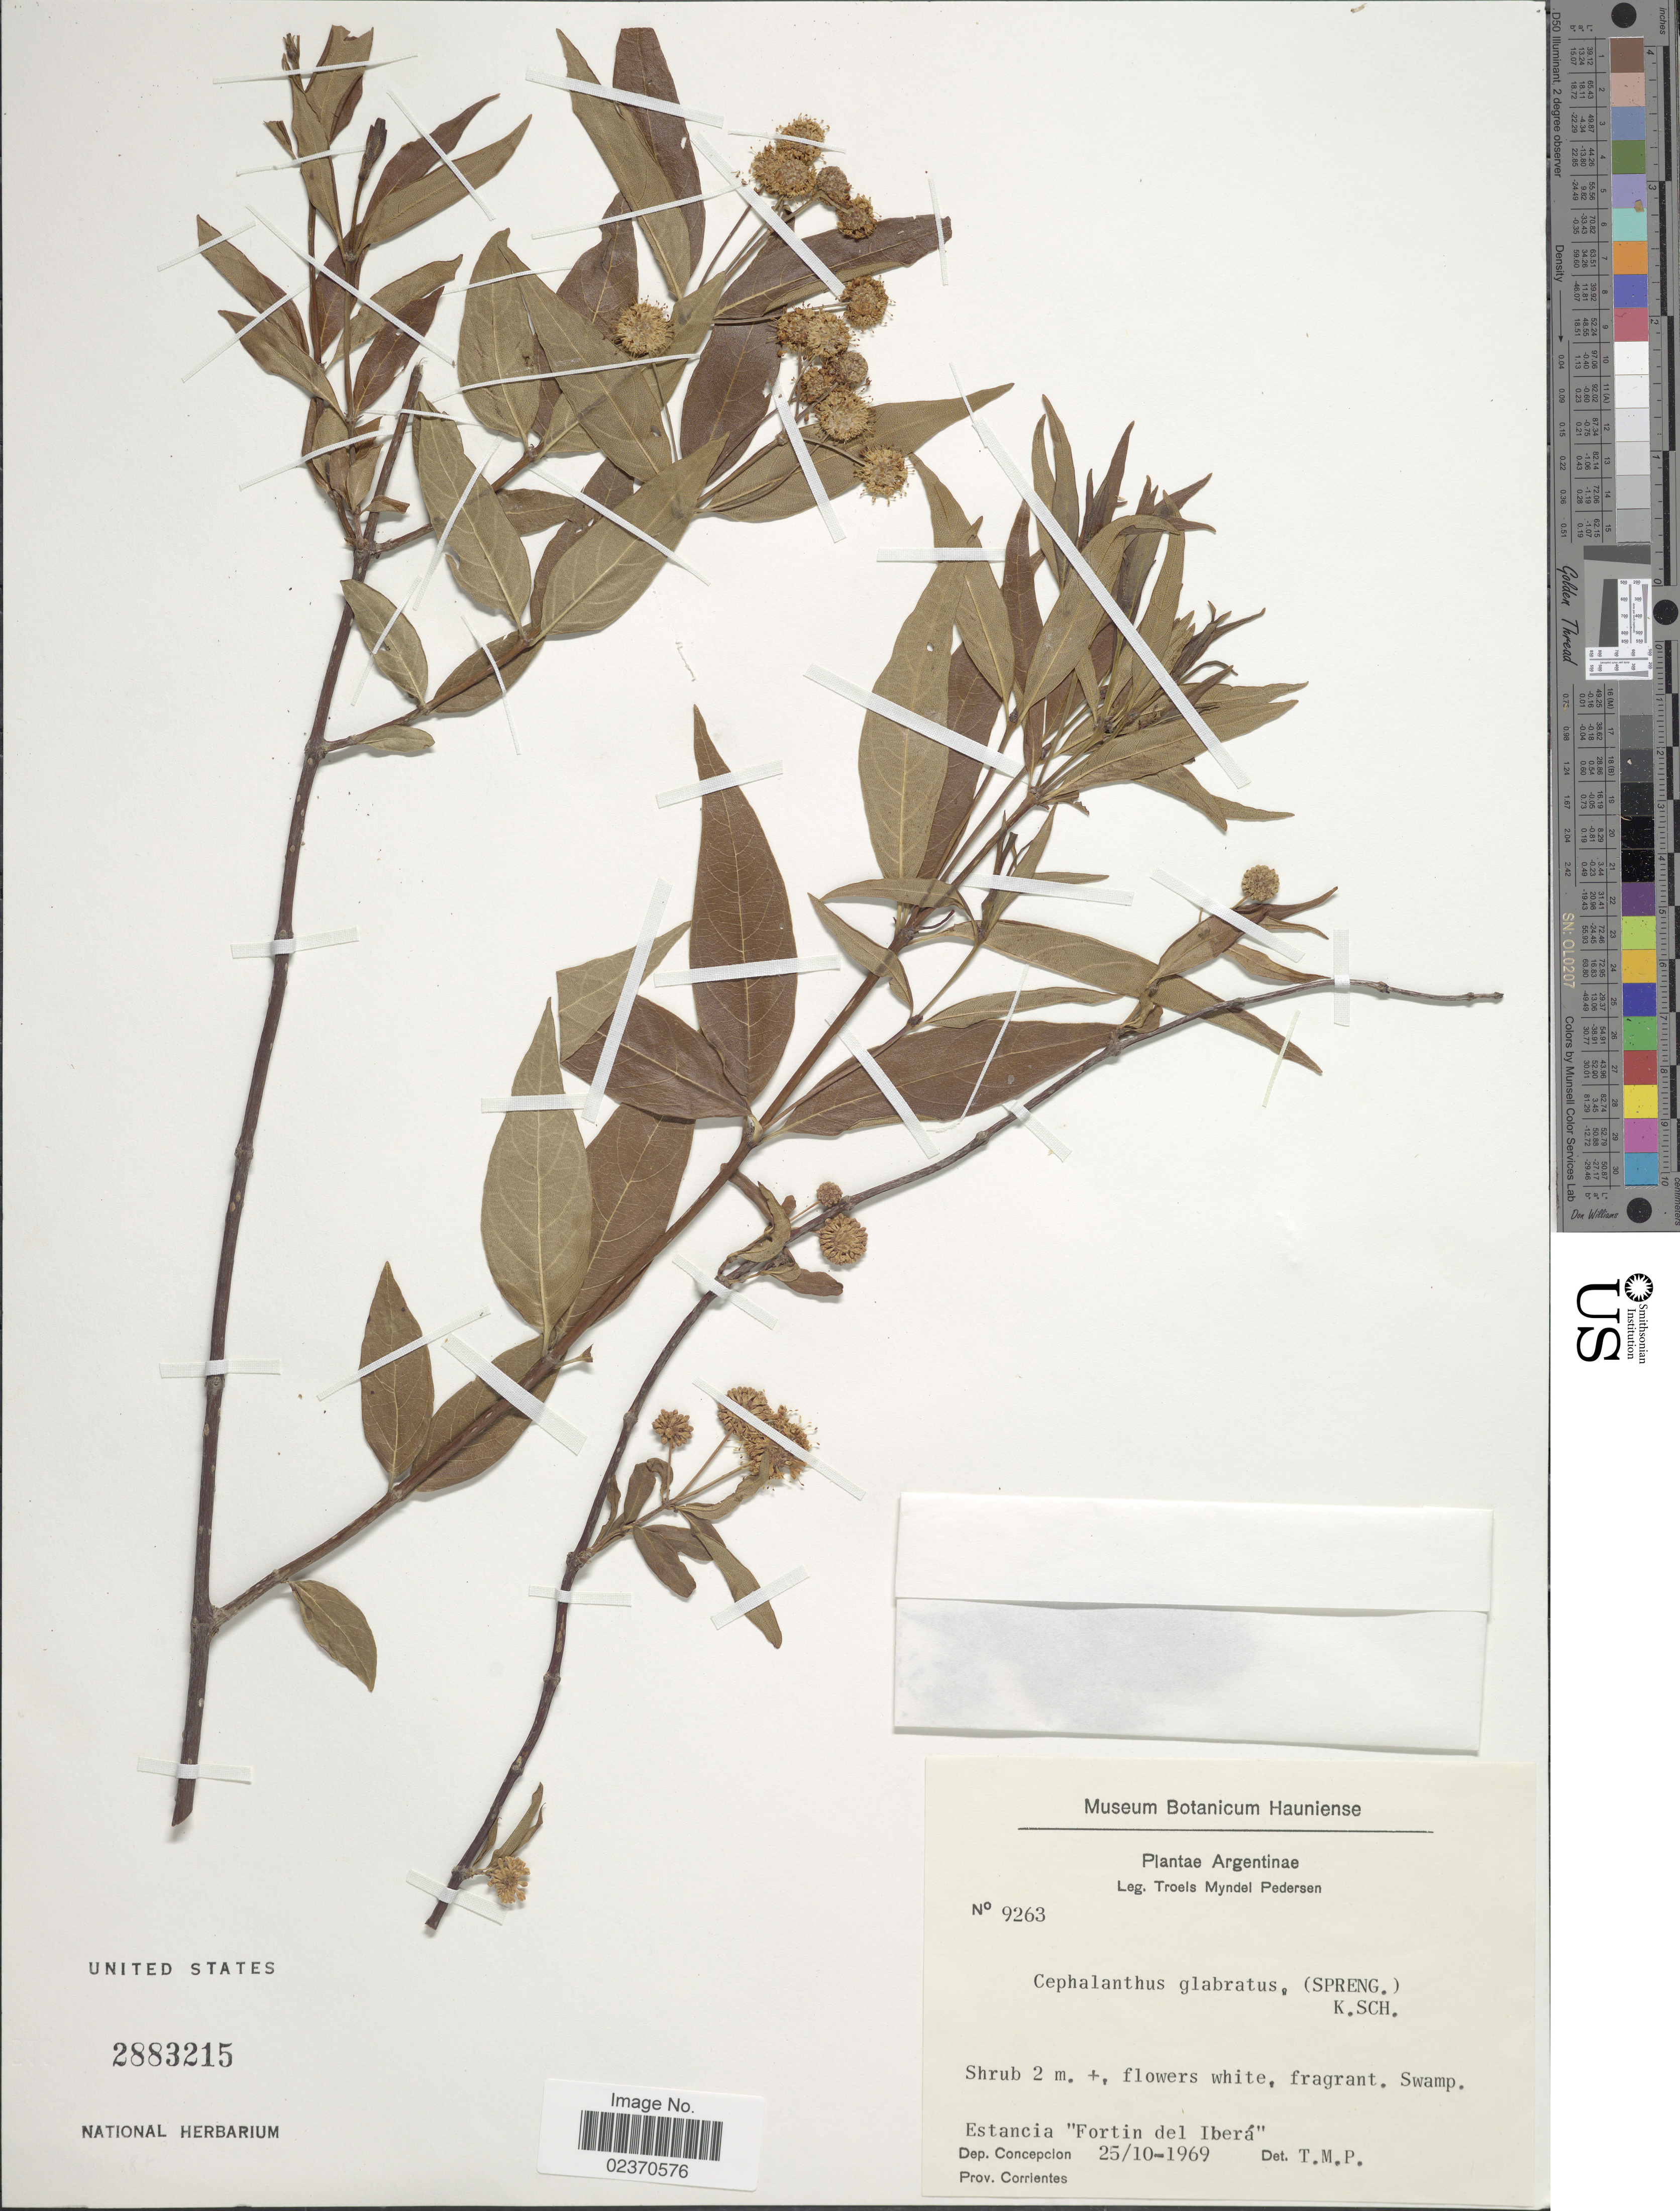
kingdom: Plantae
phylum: Tracheophyta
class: Magnoliopsida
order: Gentianales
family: Rubiaceae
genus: Cephalanthus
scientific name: Cephalanthus glabratus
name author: (Spreng.) K. Schum.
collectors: T. Pederson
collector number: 9263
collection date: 1969-10-25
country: Argentina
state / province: Corrientes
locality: Estancia "Fortin del Ibera" Dep. Concepcion, Prov. Corrientes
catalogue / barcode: US 2883215